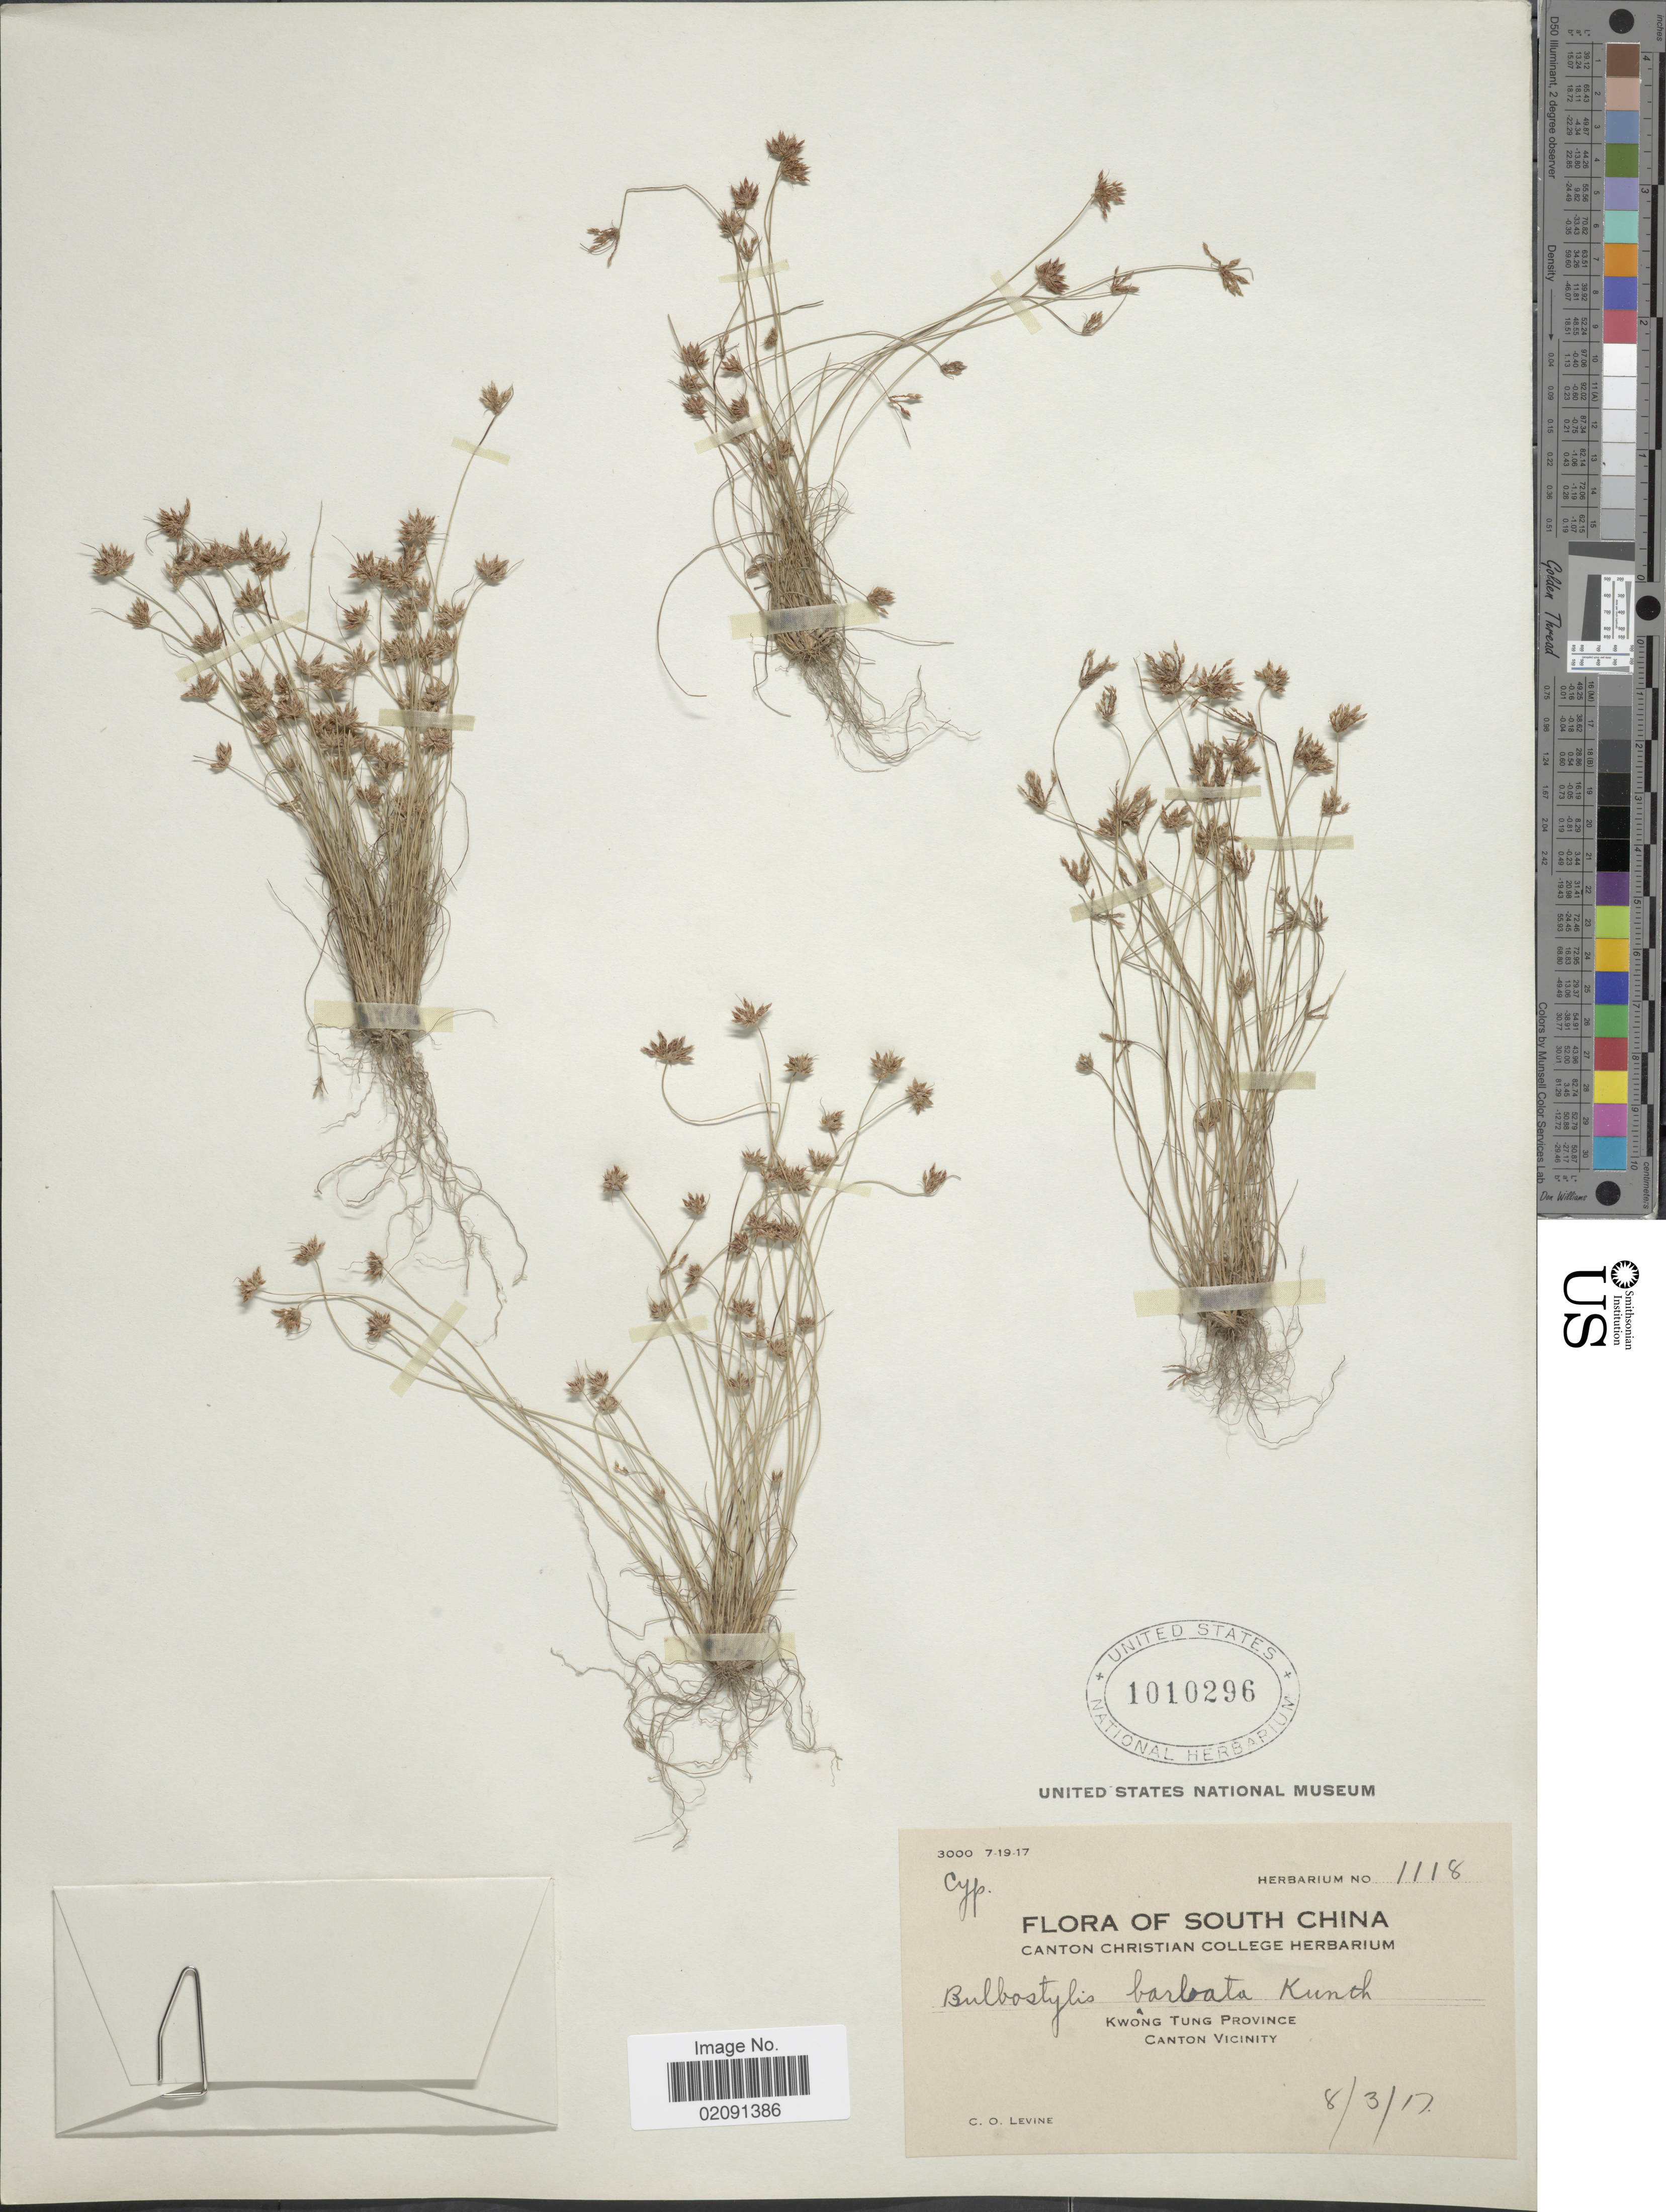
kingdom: Plantae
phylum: Tracheophyta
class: Liliopsida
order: Poales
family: Cyperaceae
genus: Bulbostylis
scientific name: Bulbostylis barbata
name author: (Rottb.) C.B. Clarke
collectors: C. O. Levine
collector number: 1118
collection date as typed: Transcribed d/m/y: 8/3/17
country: China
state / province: Guangdong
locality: Kwong Tung Province, Canton Vicinity.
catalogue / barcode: US 1010296